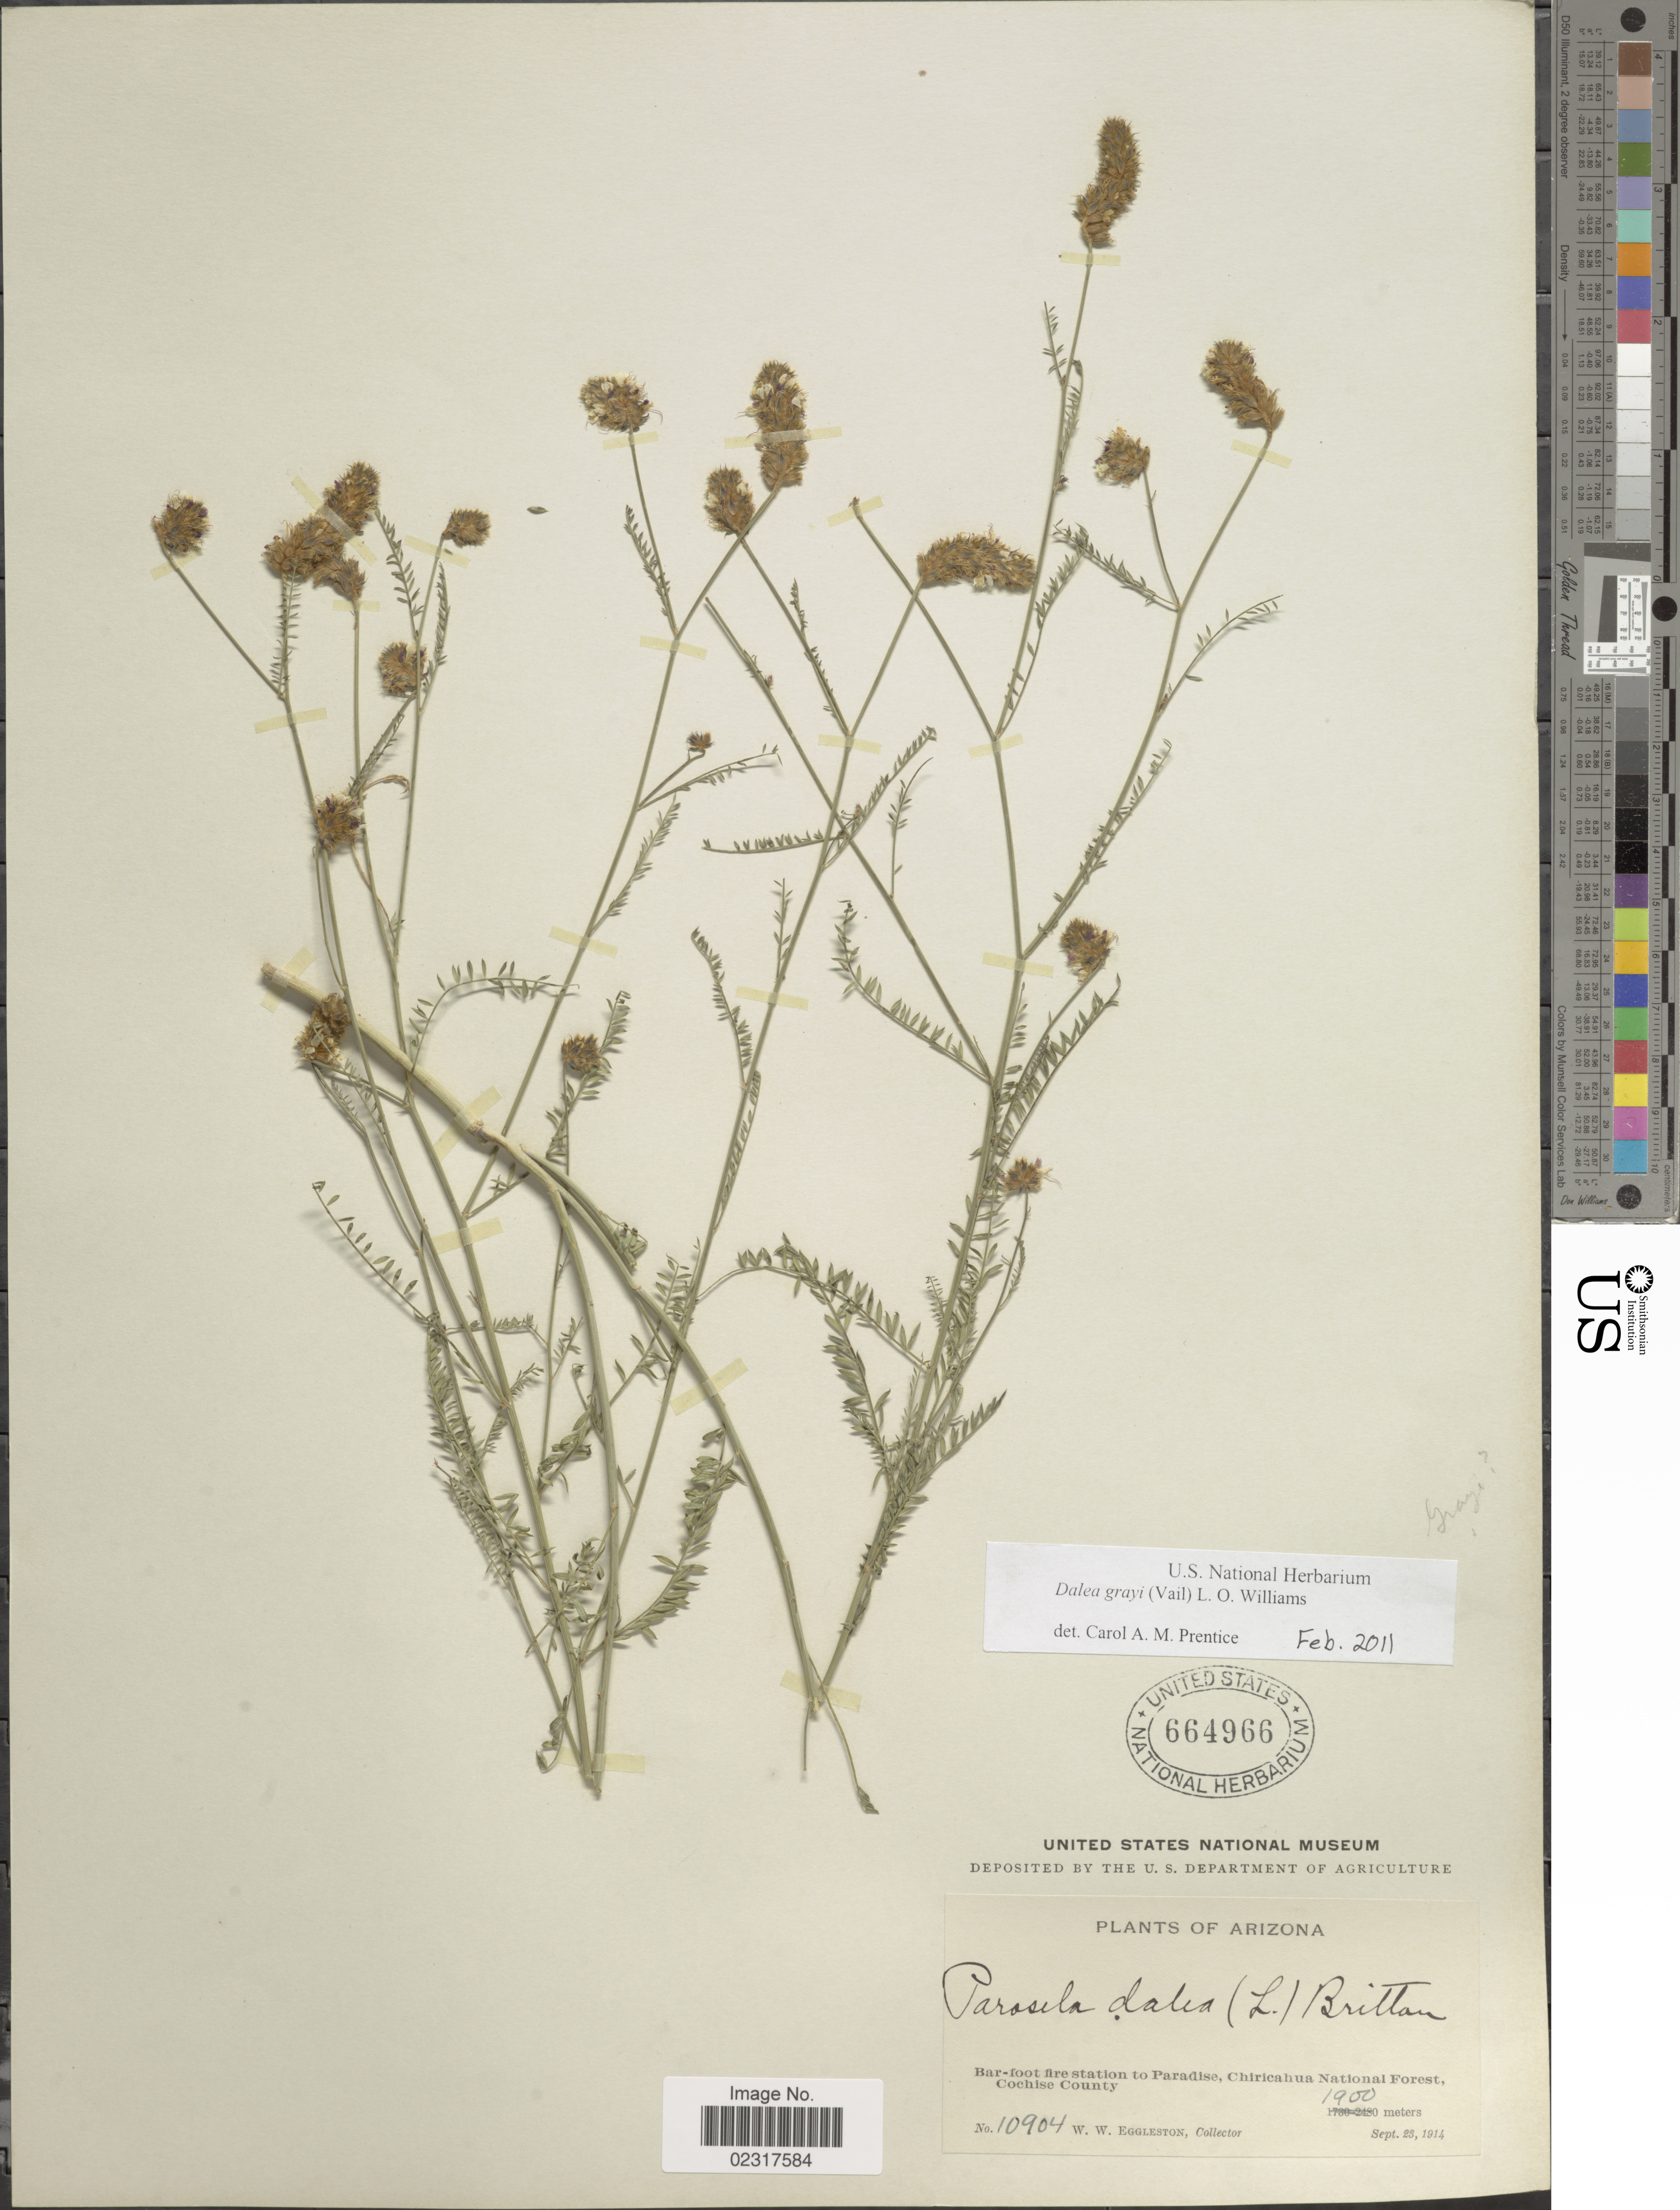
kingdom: Plantae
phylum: Tracheophyta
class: Magnoliopsida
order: Fabales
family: Fabaceae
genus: Dalea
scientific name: Dalea grayi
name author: (Vail) L.O. Williams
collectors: W. W. Eggleston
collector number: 10904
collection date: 1914-09-23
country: United States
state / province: Arizona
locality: Bar-foot fire station to Paradised, Chiricahua National Forest, Cochise County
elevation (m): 1900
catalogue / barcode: US 664966